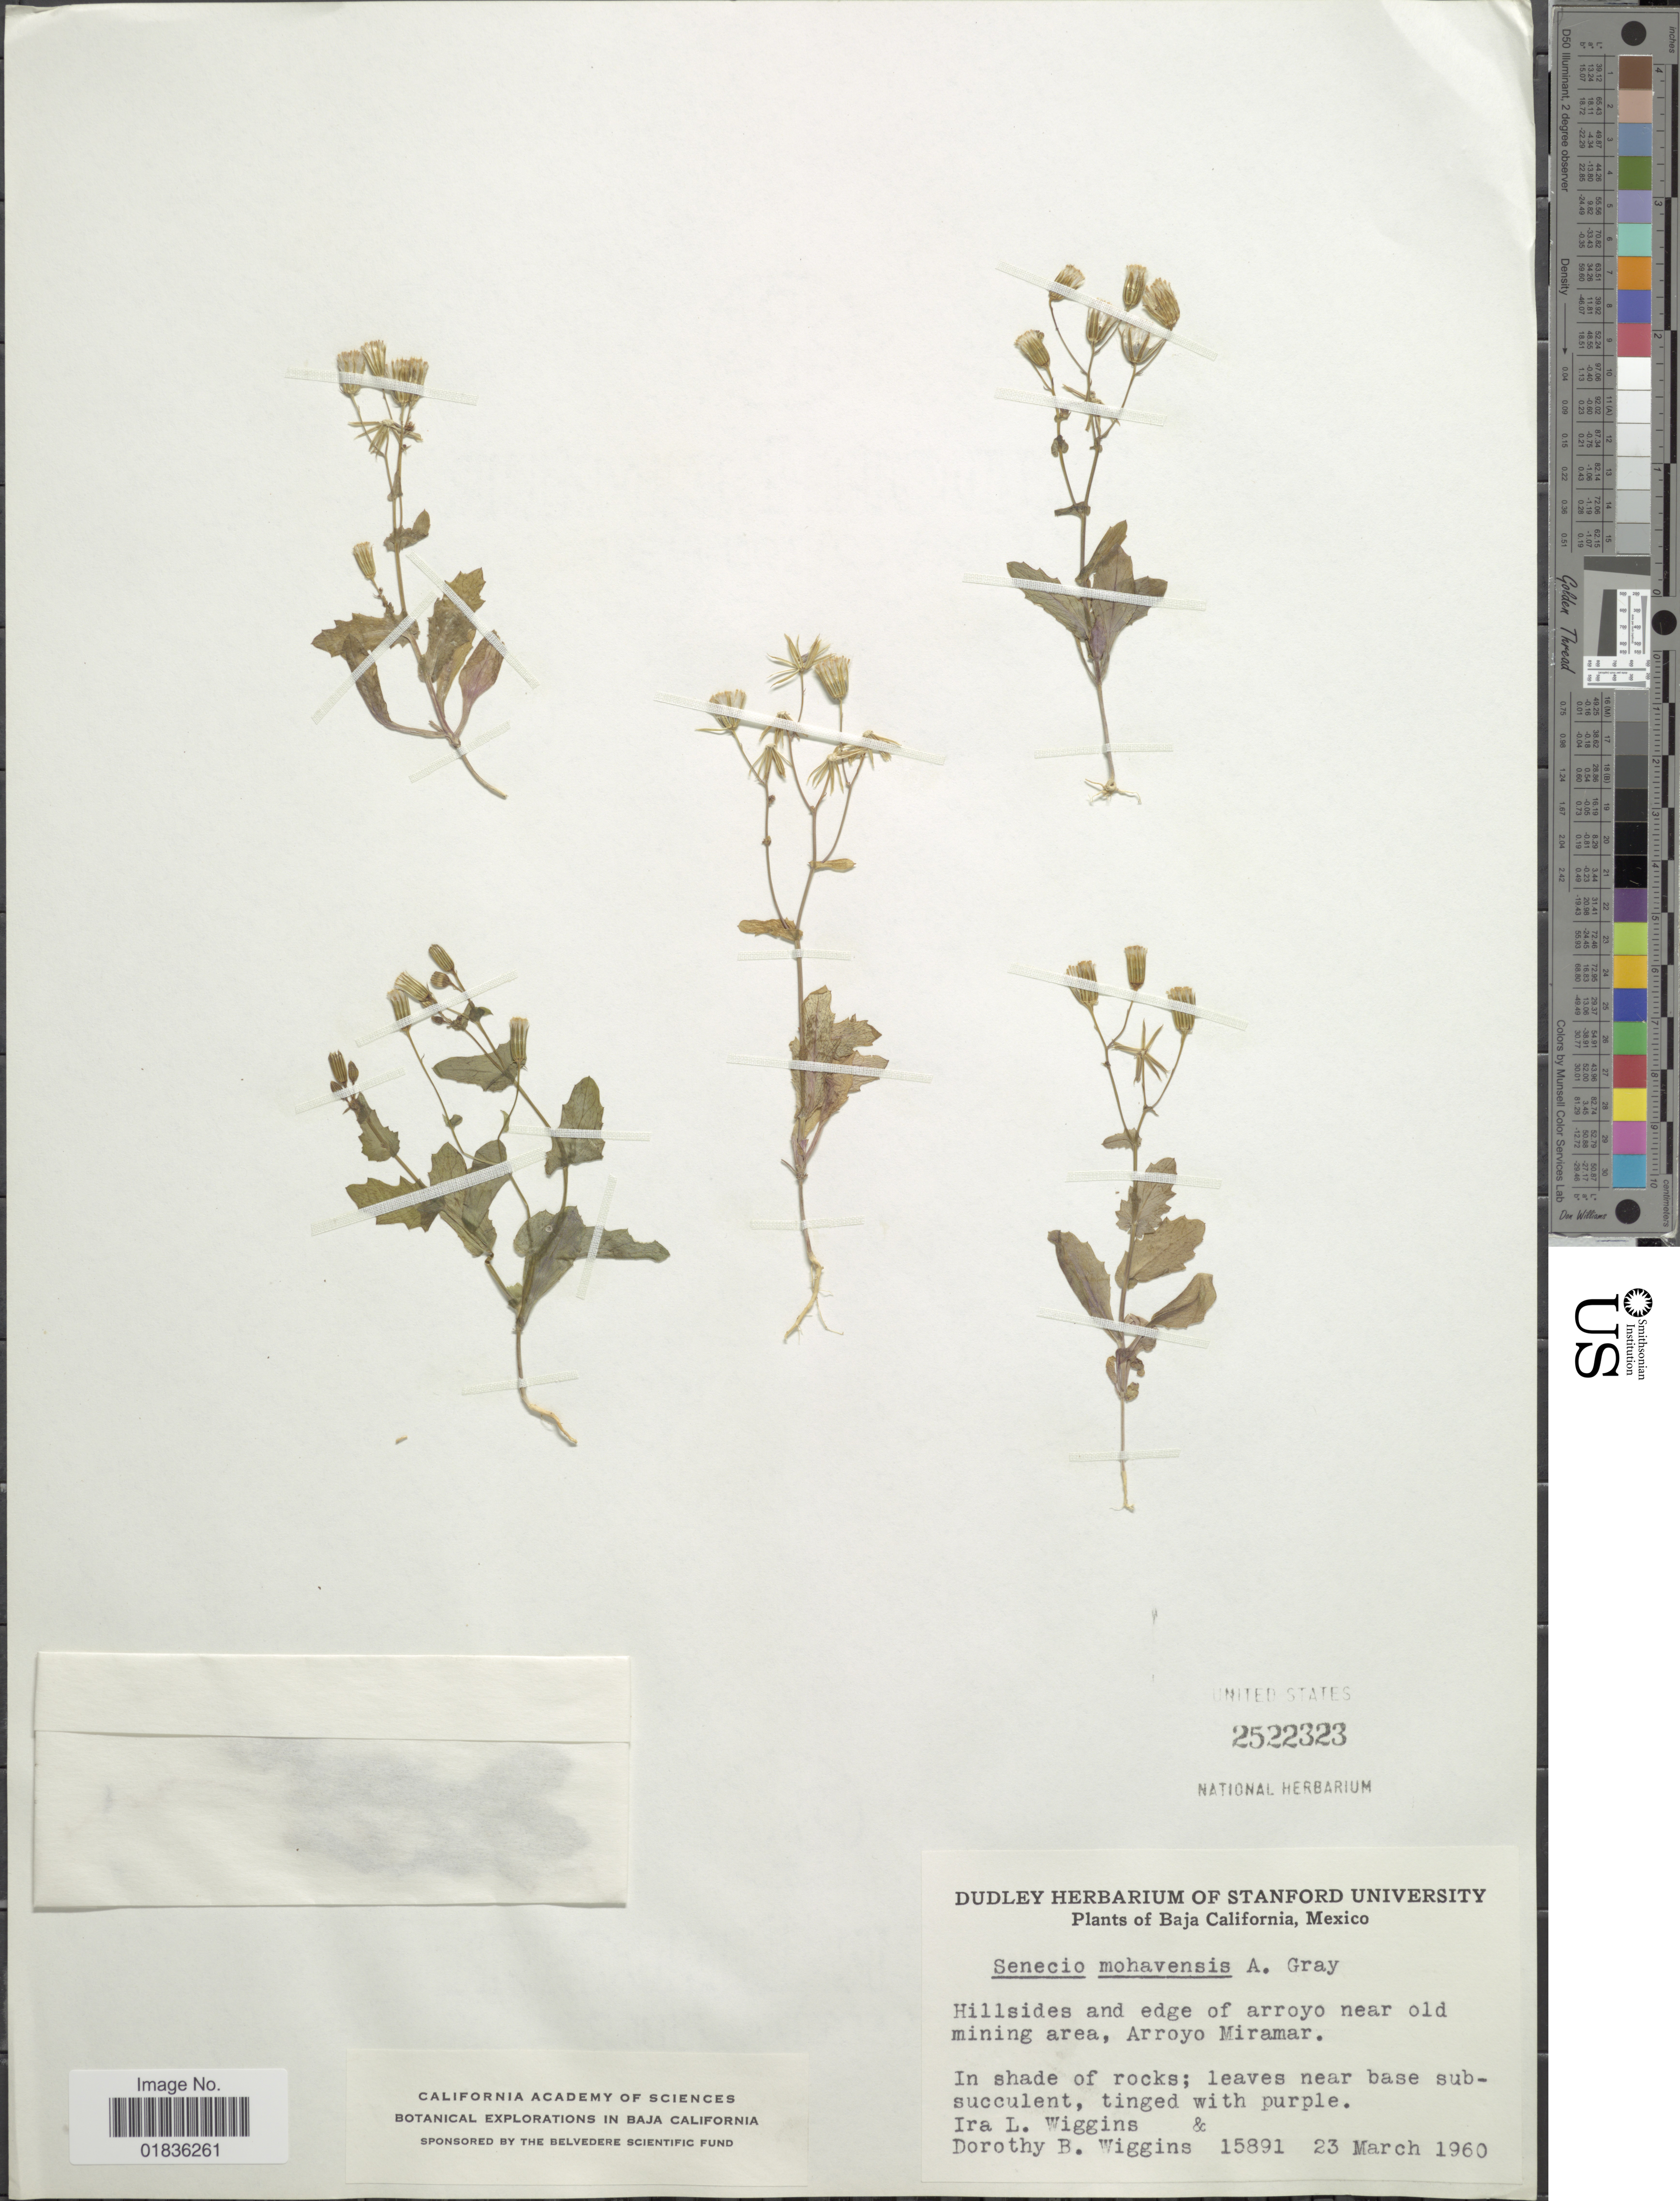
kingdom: Plantae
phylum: Tracheophyta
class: Magnoliopsida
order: Asterales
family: Asteraceae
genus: Senecio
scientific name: Senecio mohavensis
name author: A. Gray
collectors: I. L. Wiggins & D. B. Wiggins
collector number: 15891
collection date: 1960-03-23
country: Mexico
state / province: Baja California Norte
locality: Hillsides and edge of arroyo near old mining area, Arroyo Miramar.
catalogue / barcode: US 2522323